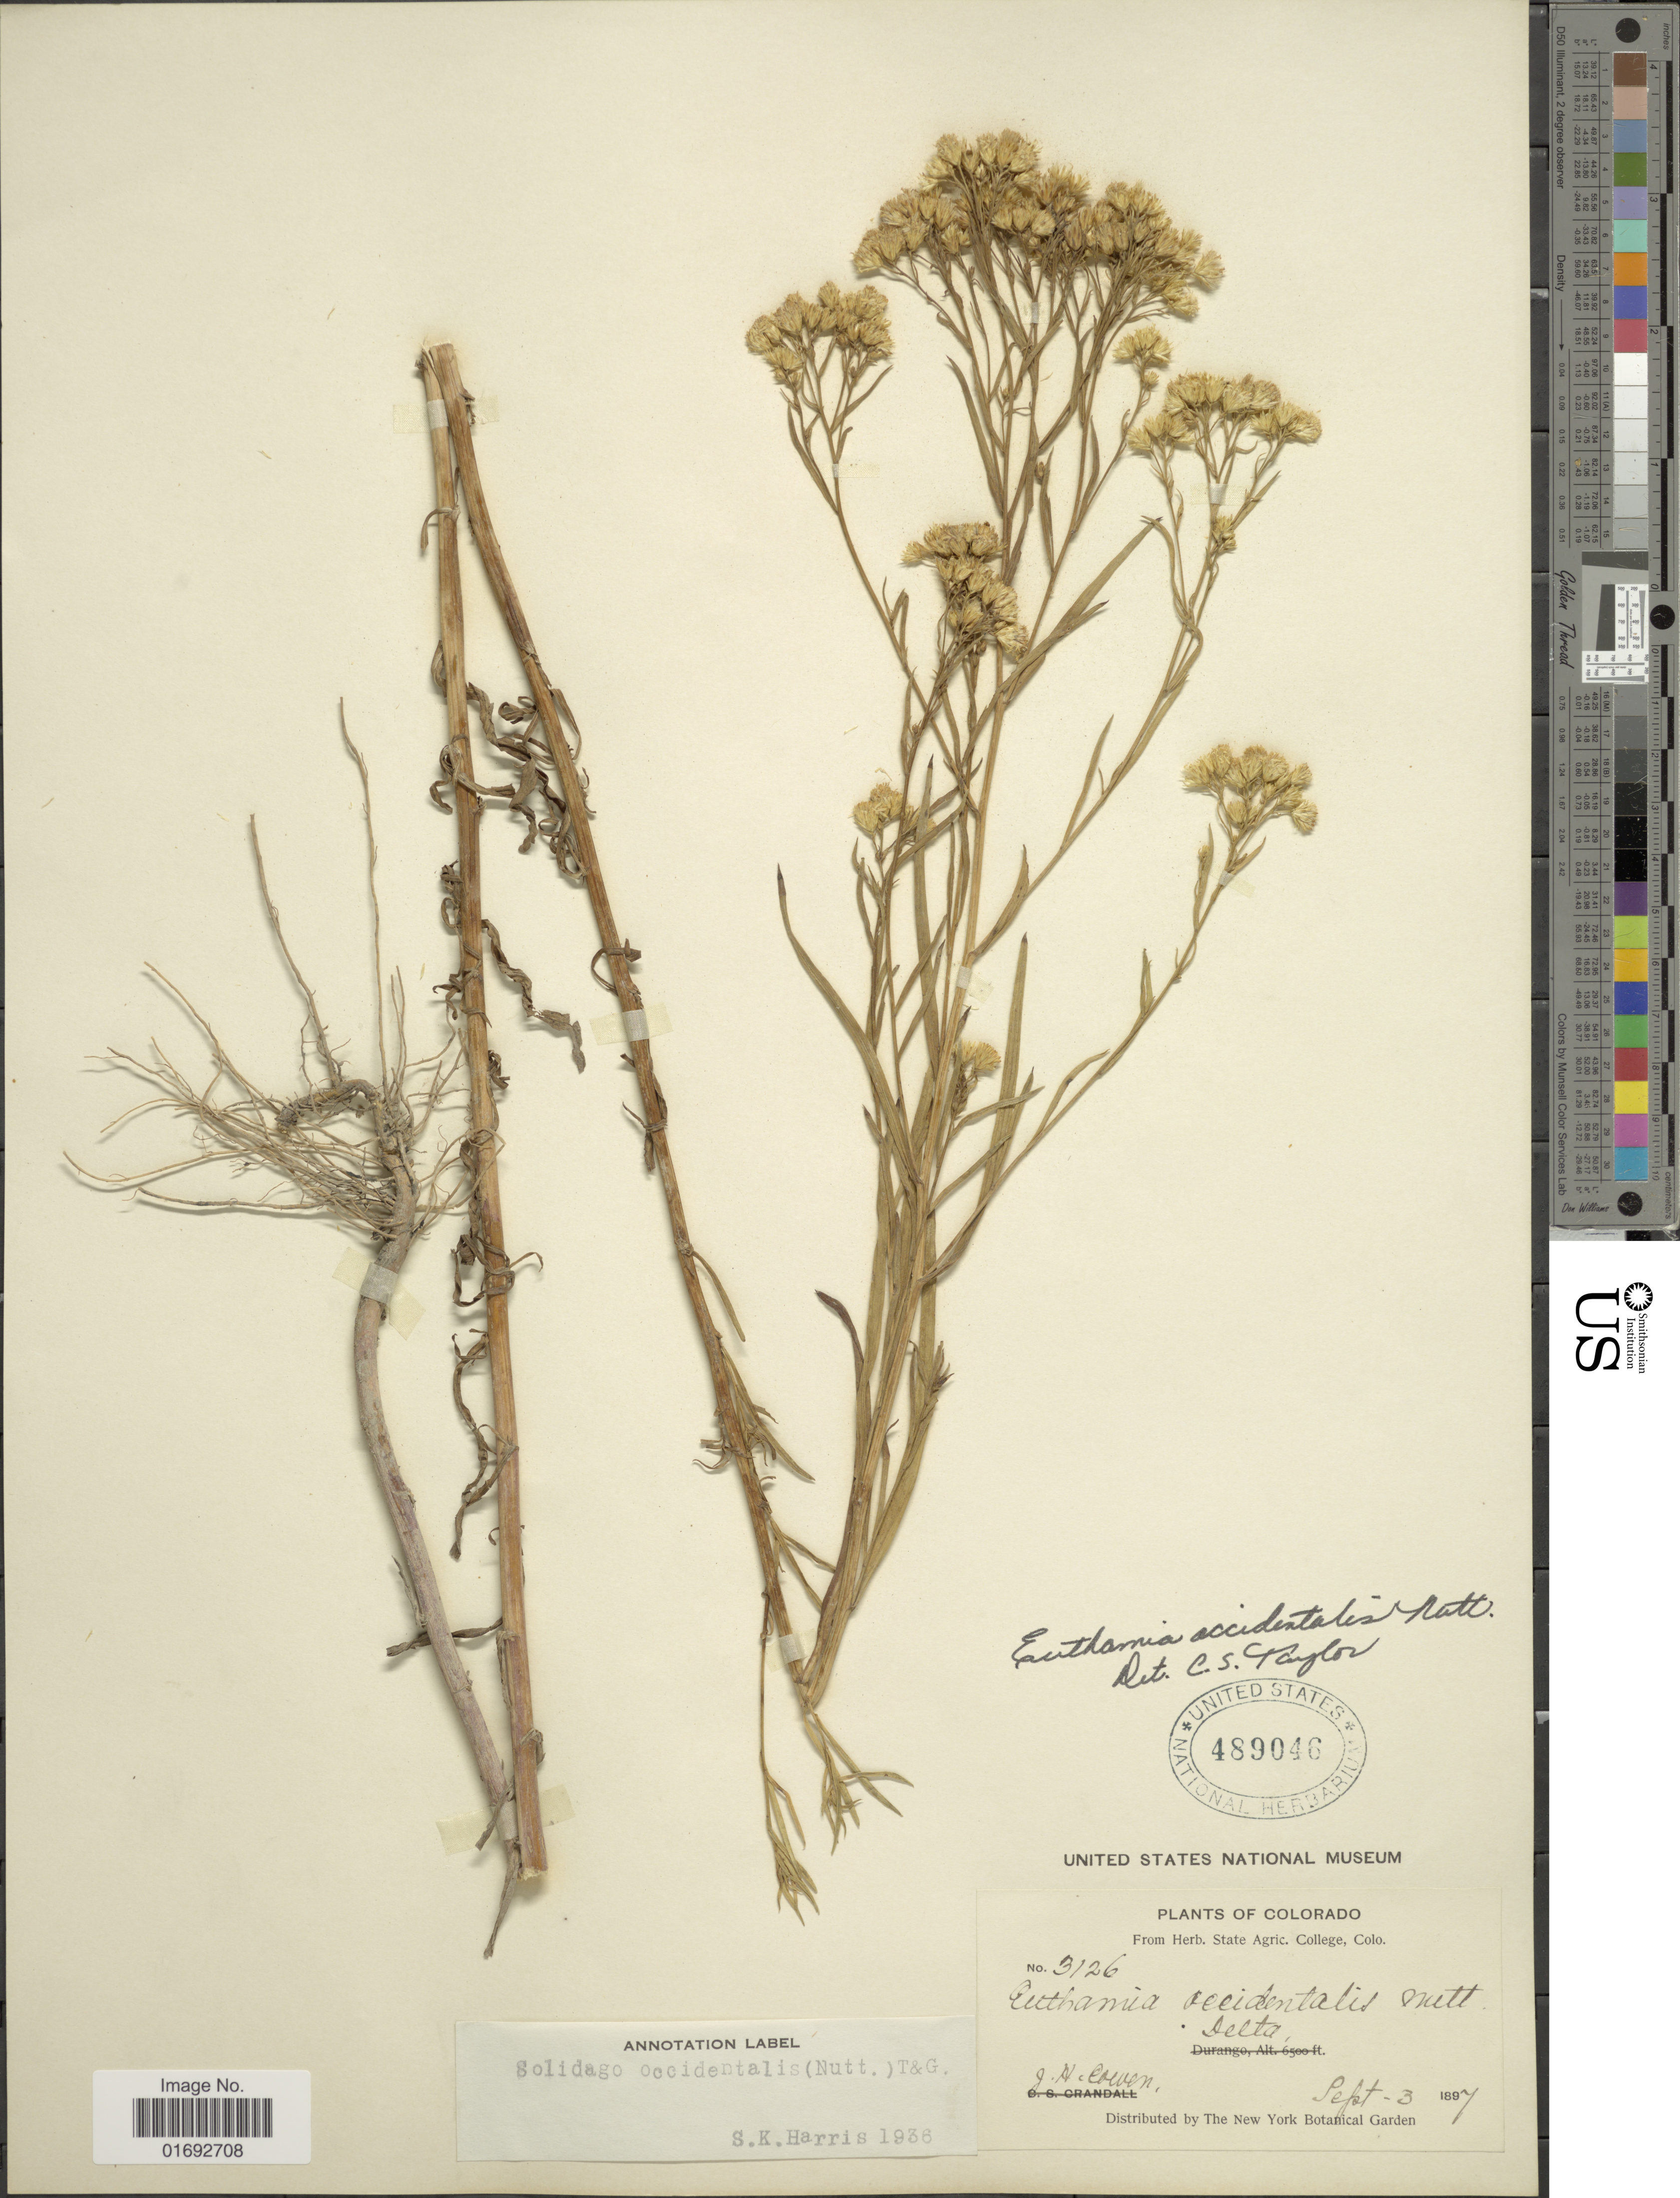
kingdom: Plantae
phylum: Tracheophyta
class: Magnoliopsida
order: Asterales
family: Asteraceae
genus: Euthamia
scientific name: Euthamia occidentalis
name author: Nutt.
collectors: J. H. Cowen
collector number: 3126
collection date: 1897-09-03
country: United States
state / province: Colorado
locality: Delta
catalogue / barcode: US 489046